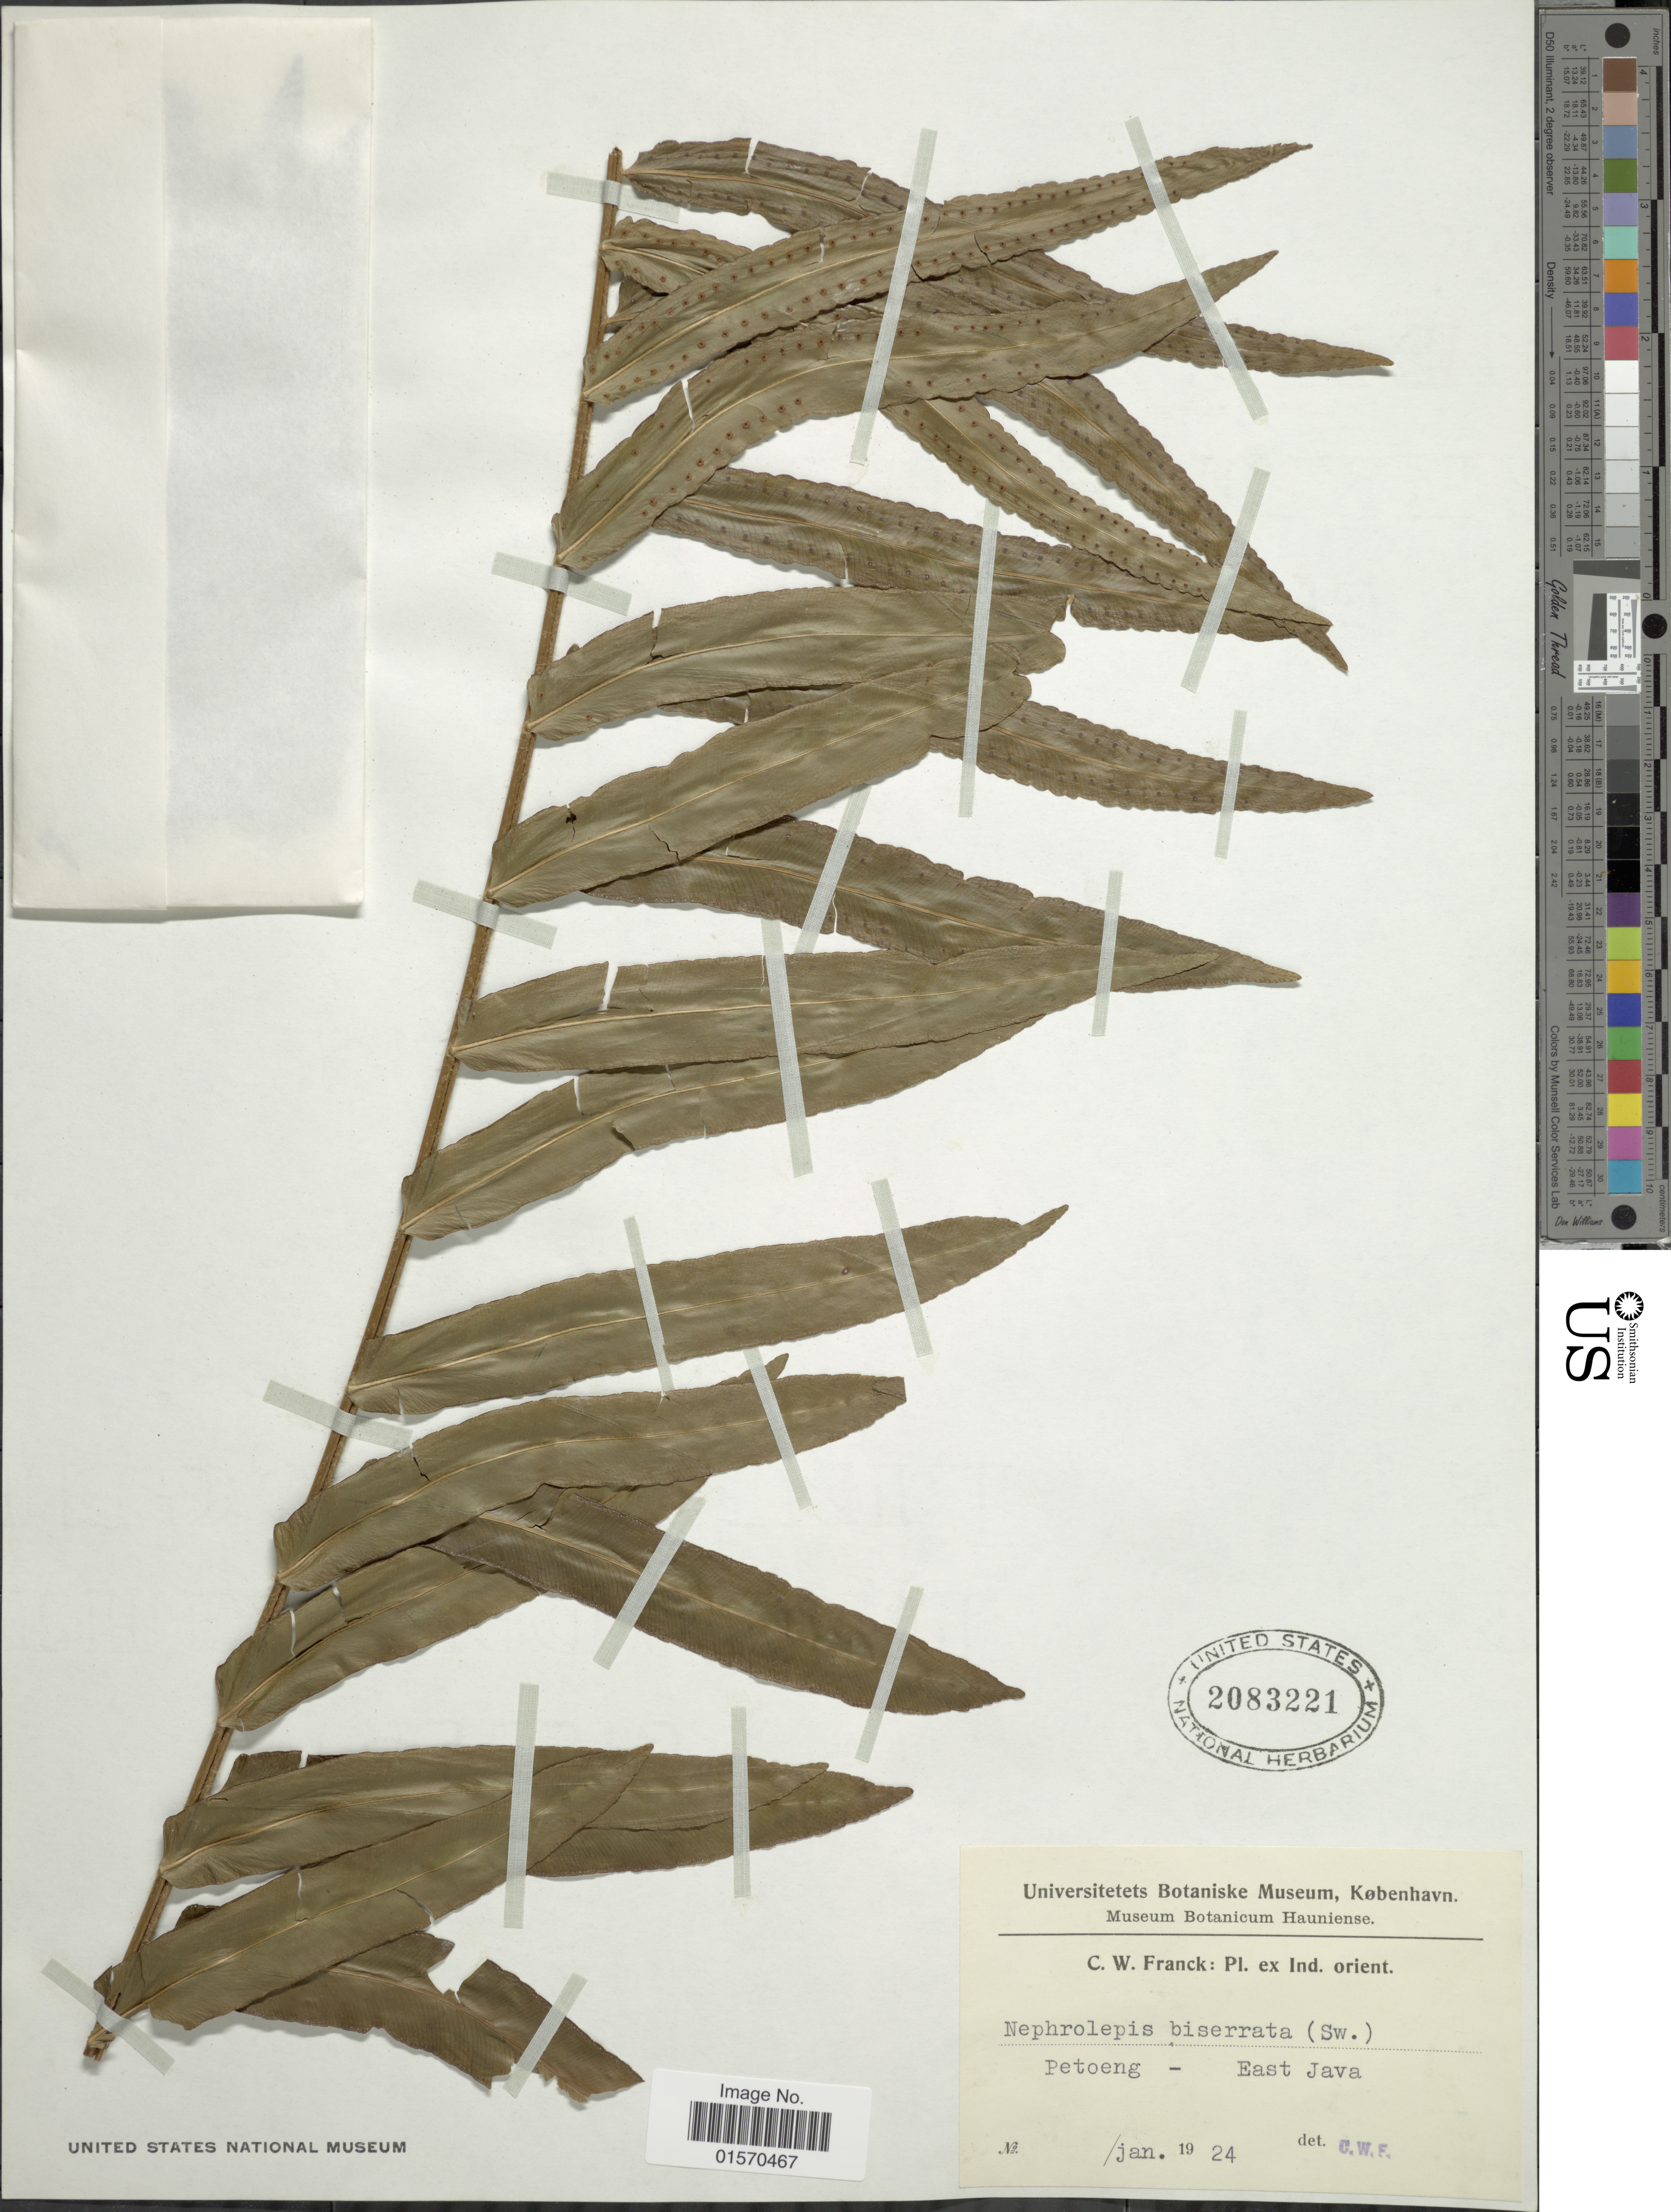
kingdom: Plantae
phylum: Tracheophyta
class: Polypodiopsida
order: Polypodiales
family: Nephrolepidaceae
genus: Nephrolepis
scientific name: Nephrolepis biserrata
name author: (Sw.) Schott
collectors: C. Franck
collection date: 1924-01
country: Indonesia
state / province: Java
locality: Ind. orient. Petoeng - East Java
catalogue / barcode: US 2083221